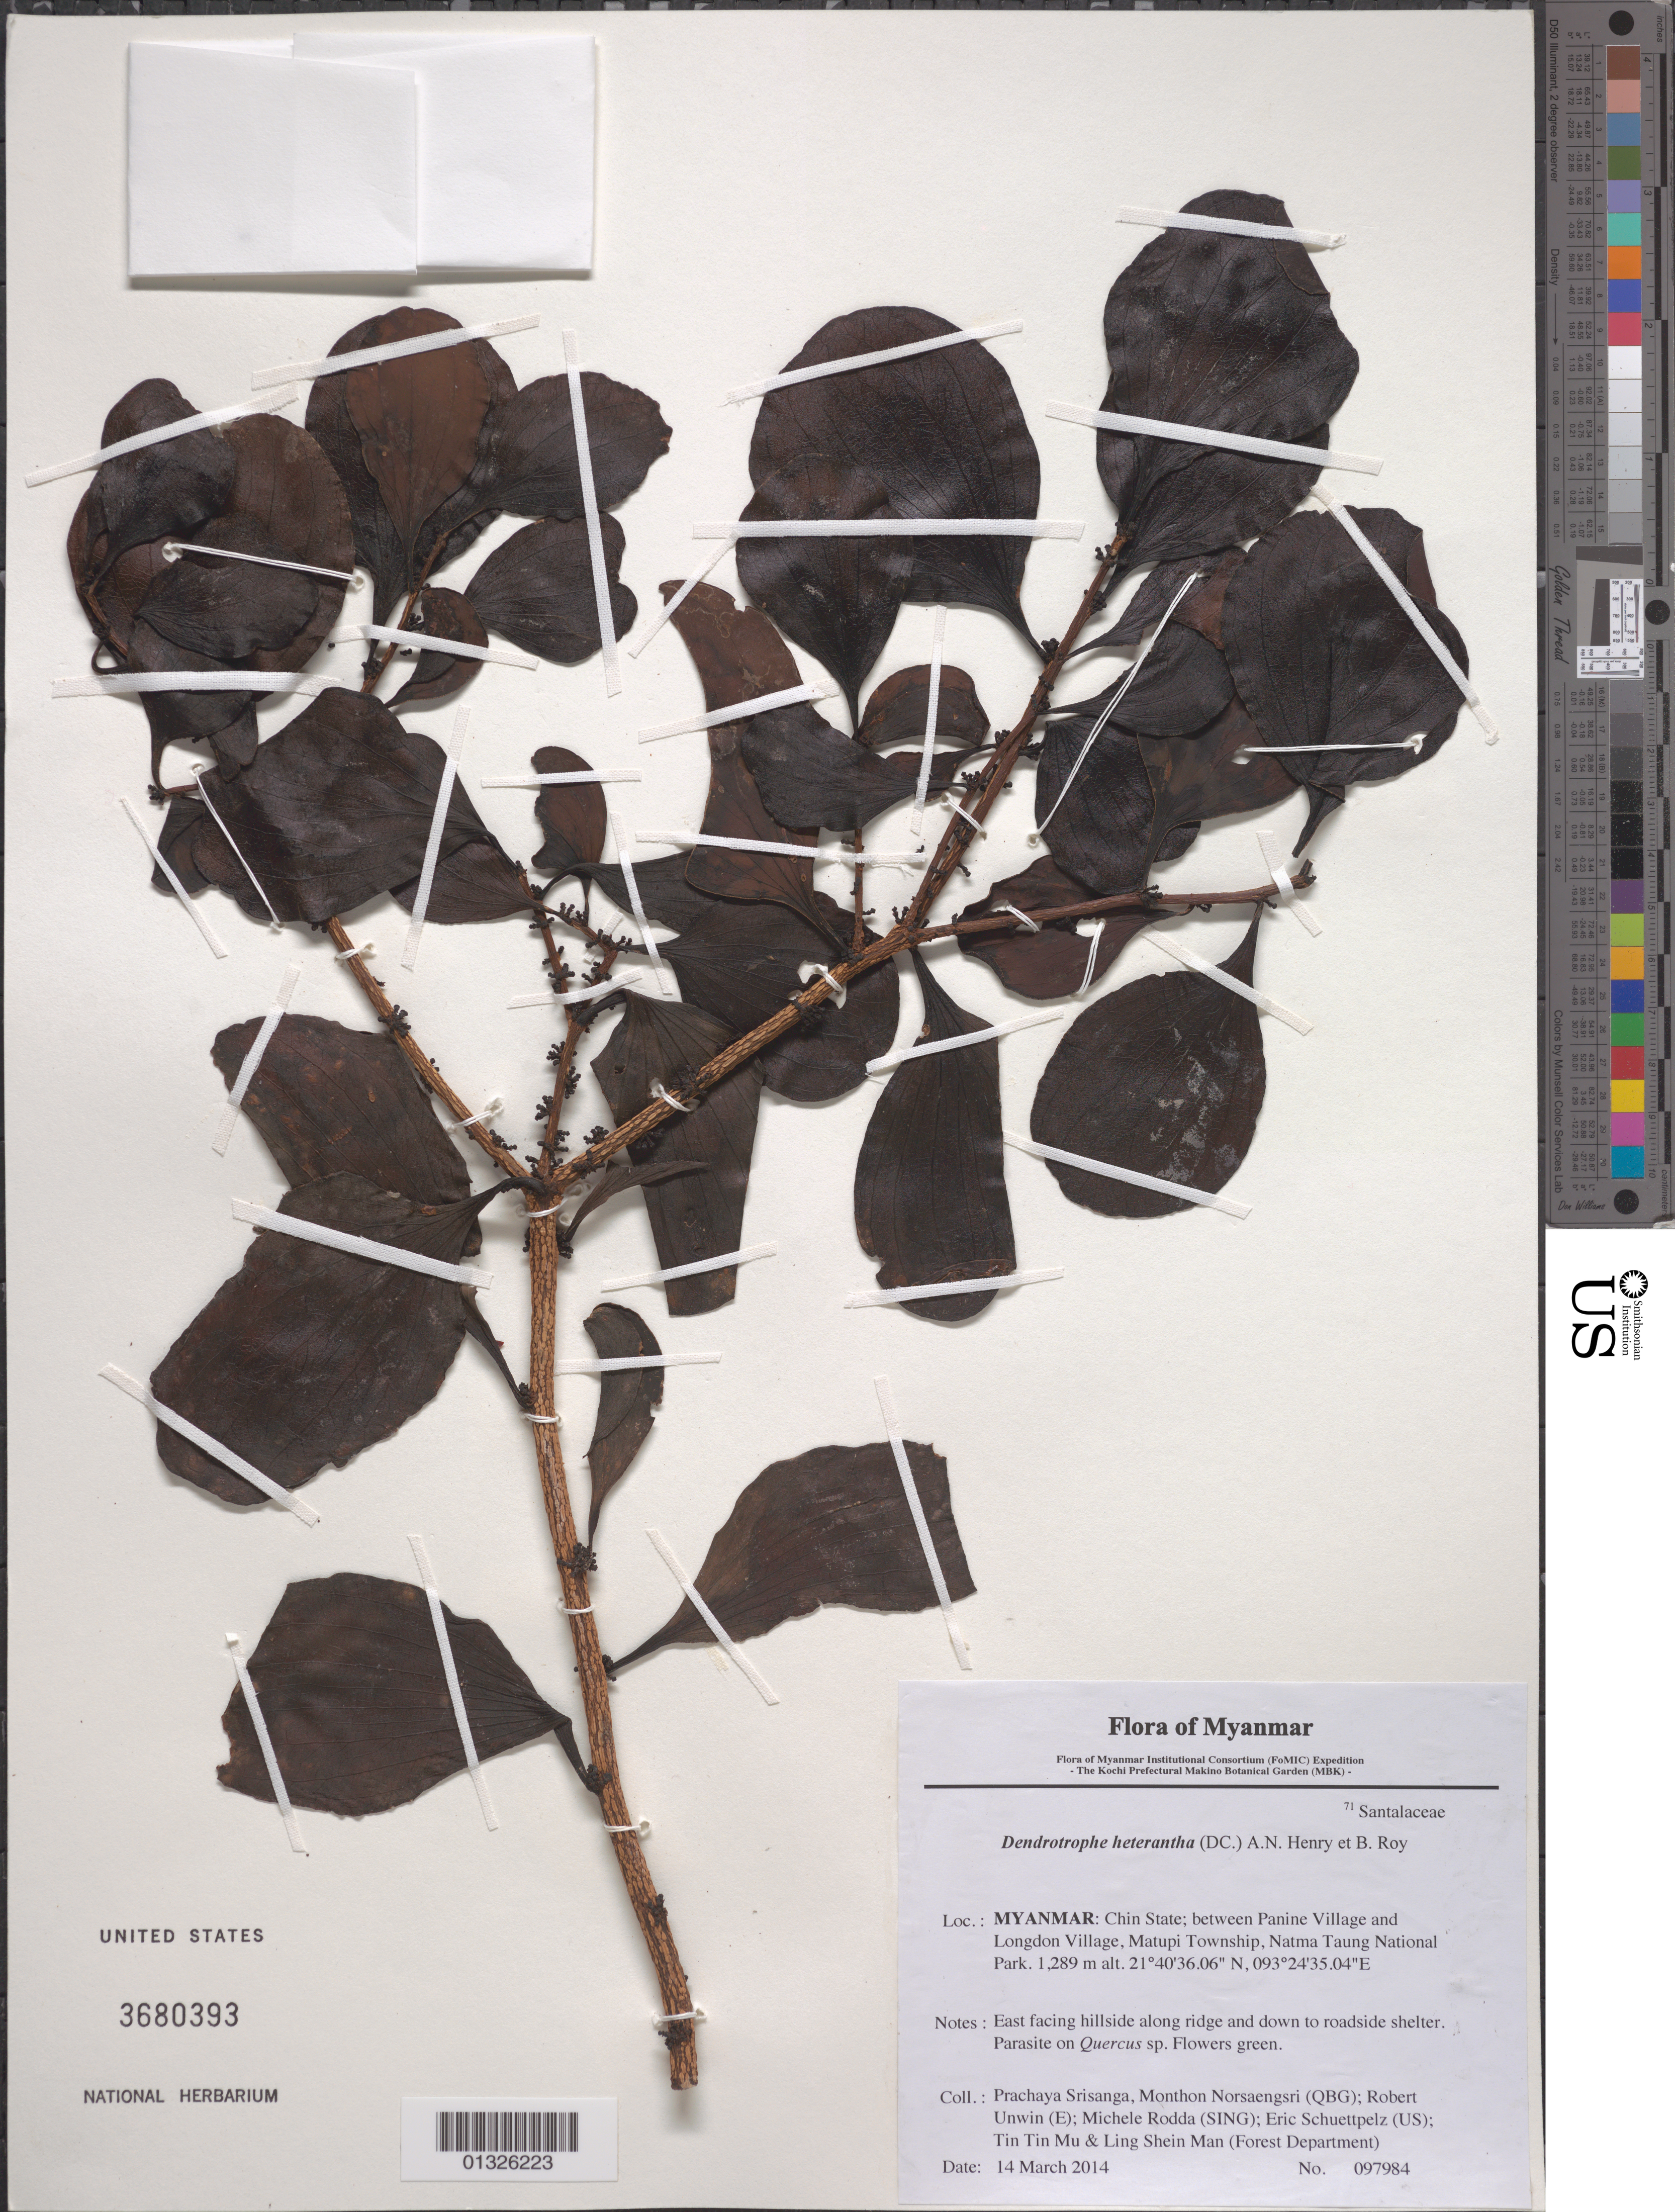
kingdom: Plantae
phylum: Tracheophyta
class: Magnoliopsida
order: Santalales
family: Amphorogynaceae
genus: Dendrotrophe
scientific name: Dendrotrophe heterantha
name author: (DC.) A. N. Henry & B. Roy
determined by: Fujikawa, Kazumi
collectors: P. Srisanga, M. Norsaengsri, R. Unwin, M. Rodda, E. Schuettpelz, Tin Tin Mu & Ling Shein Man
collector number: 97984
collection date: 2014-03-14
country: Myanmar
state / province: Chin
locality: Between Panine Village and Longdon Village, Matupi Township, Natma Taung National Park.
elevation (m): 1289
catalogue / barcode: US 3680393